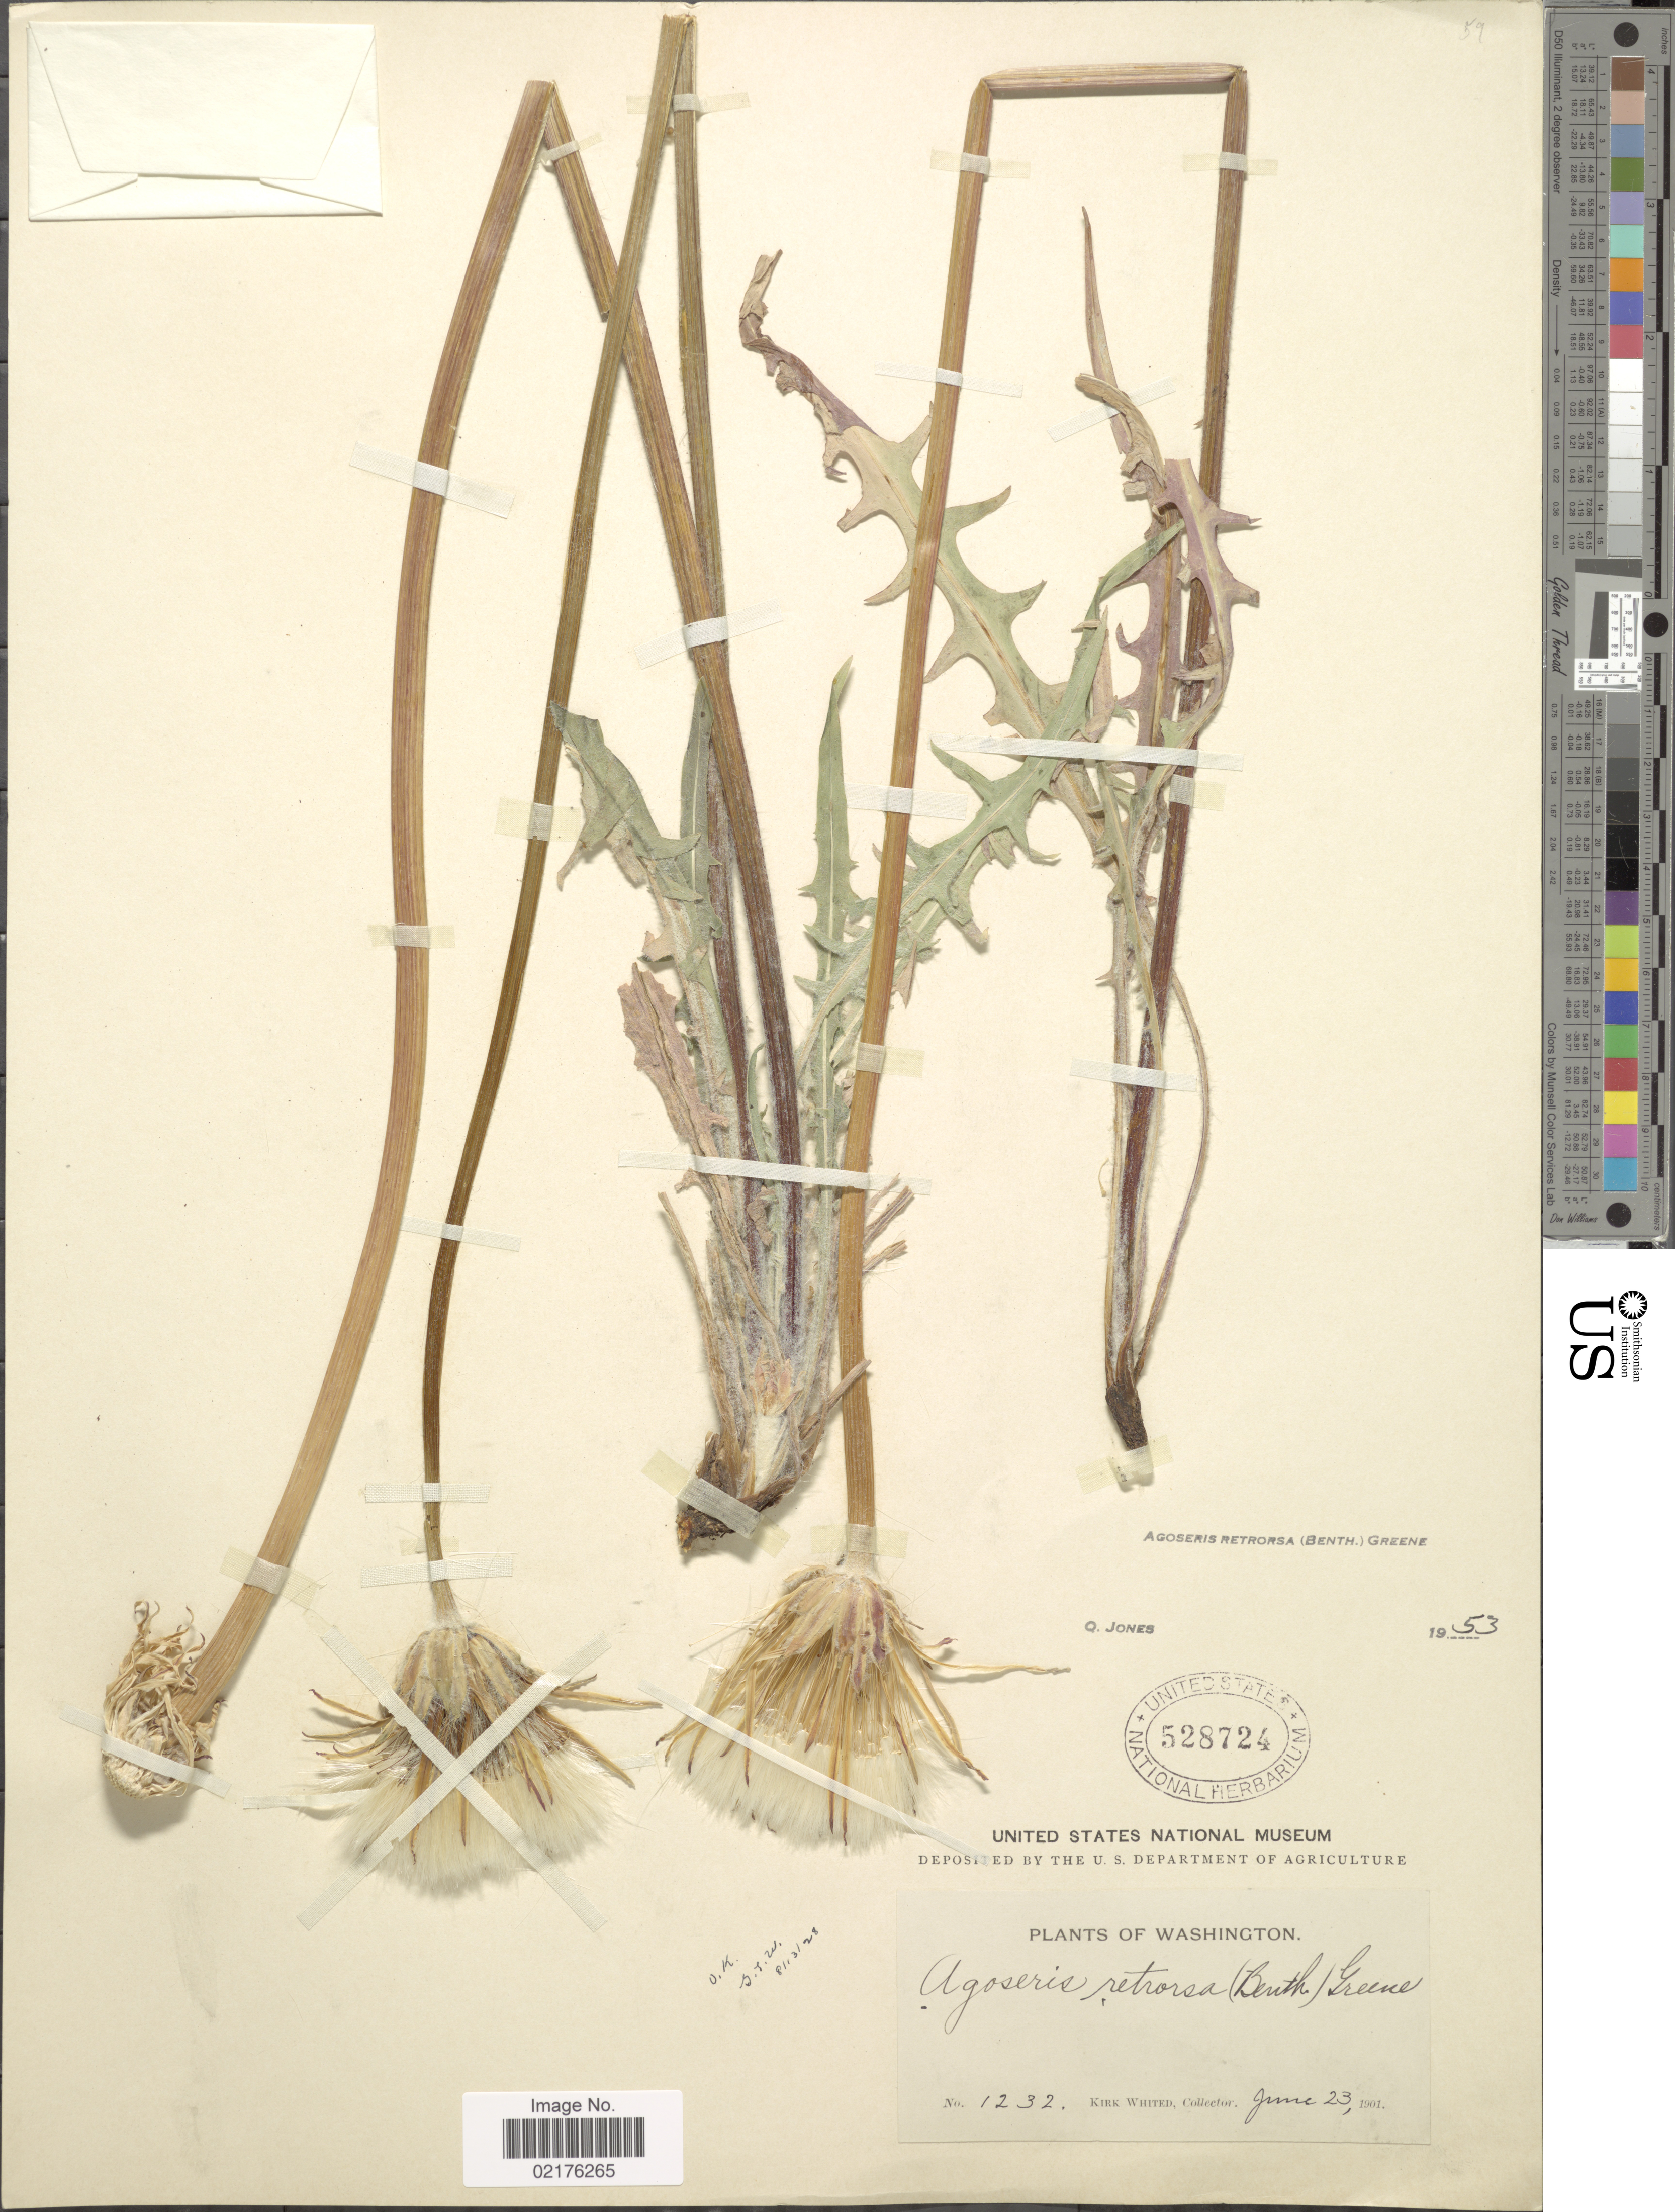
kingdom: Plantae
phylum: Tracheophyta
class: Magnoliopsida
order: Asterales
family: Asteraceae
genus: Agoseris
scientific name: Agoseris retrorsa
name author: (Benth.) Greene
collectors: K. Whited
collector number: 1232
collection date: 1901-06-23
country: United States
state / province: Washington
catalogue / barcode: US 528724